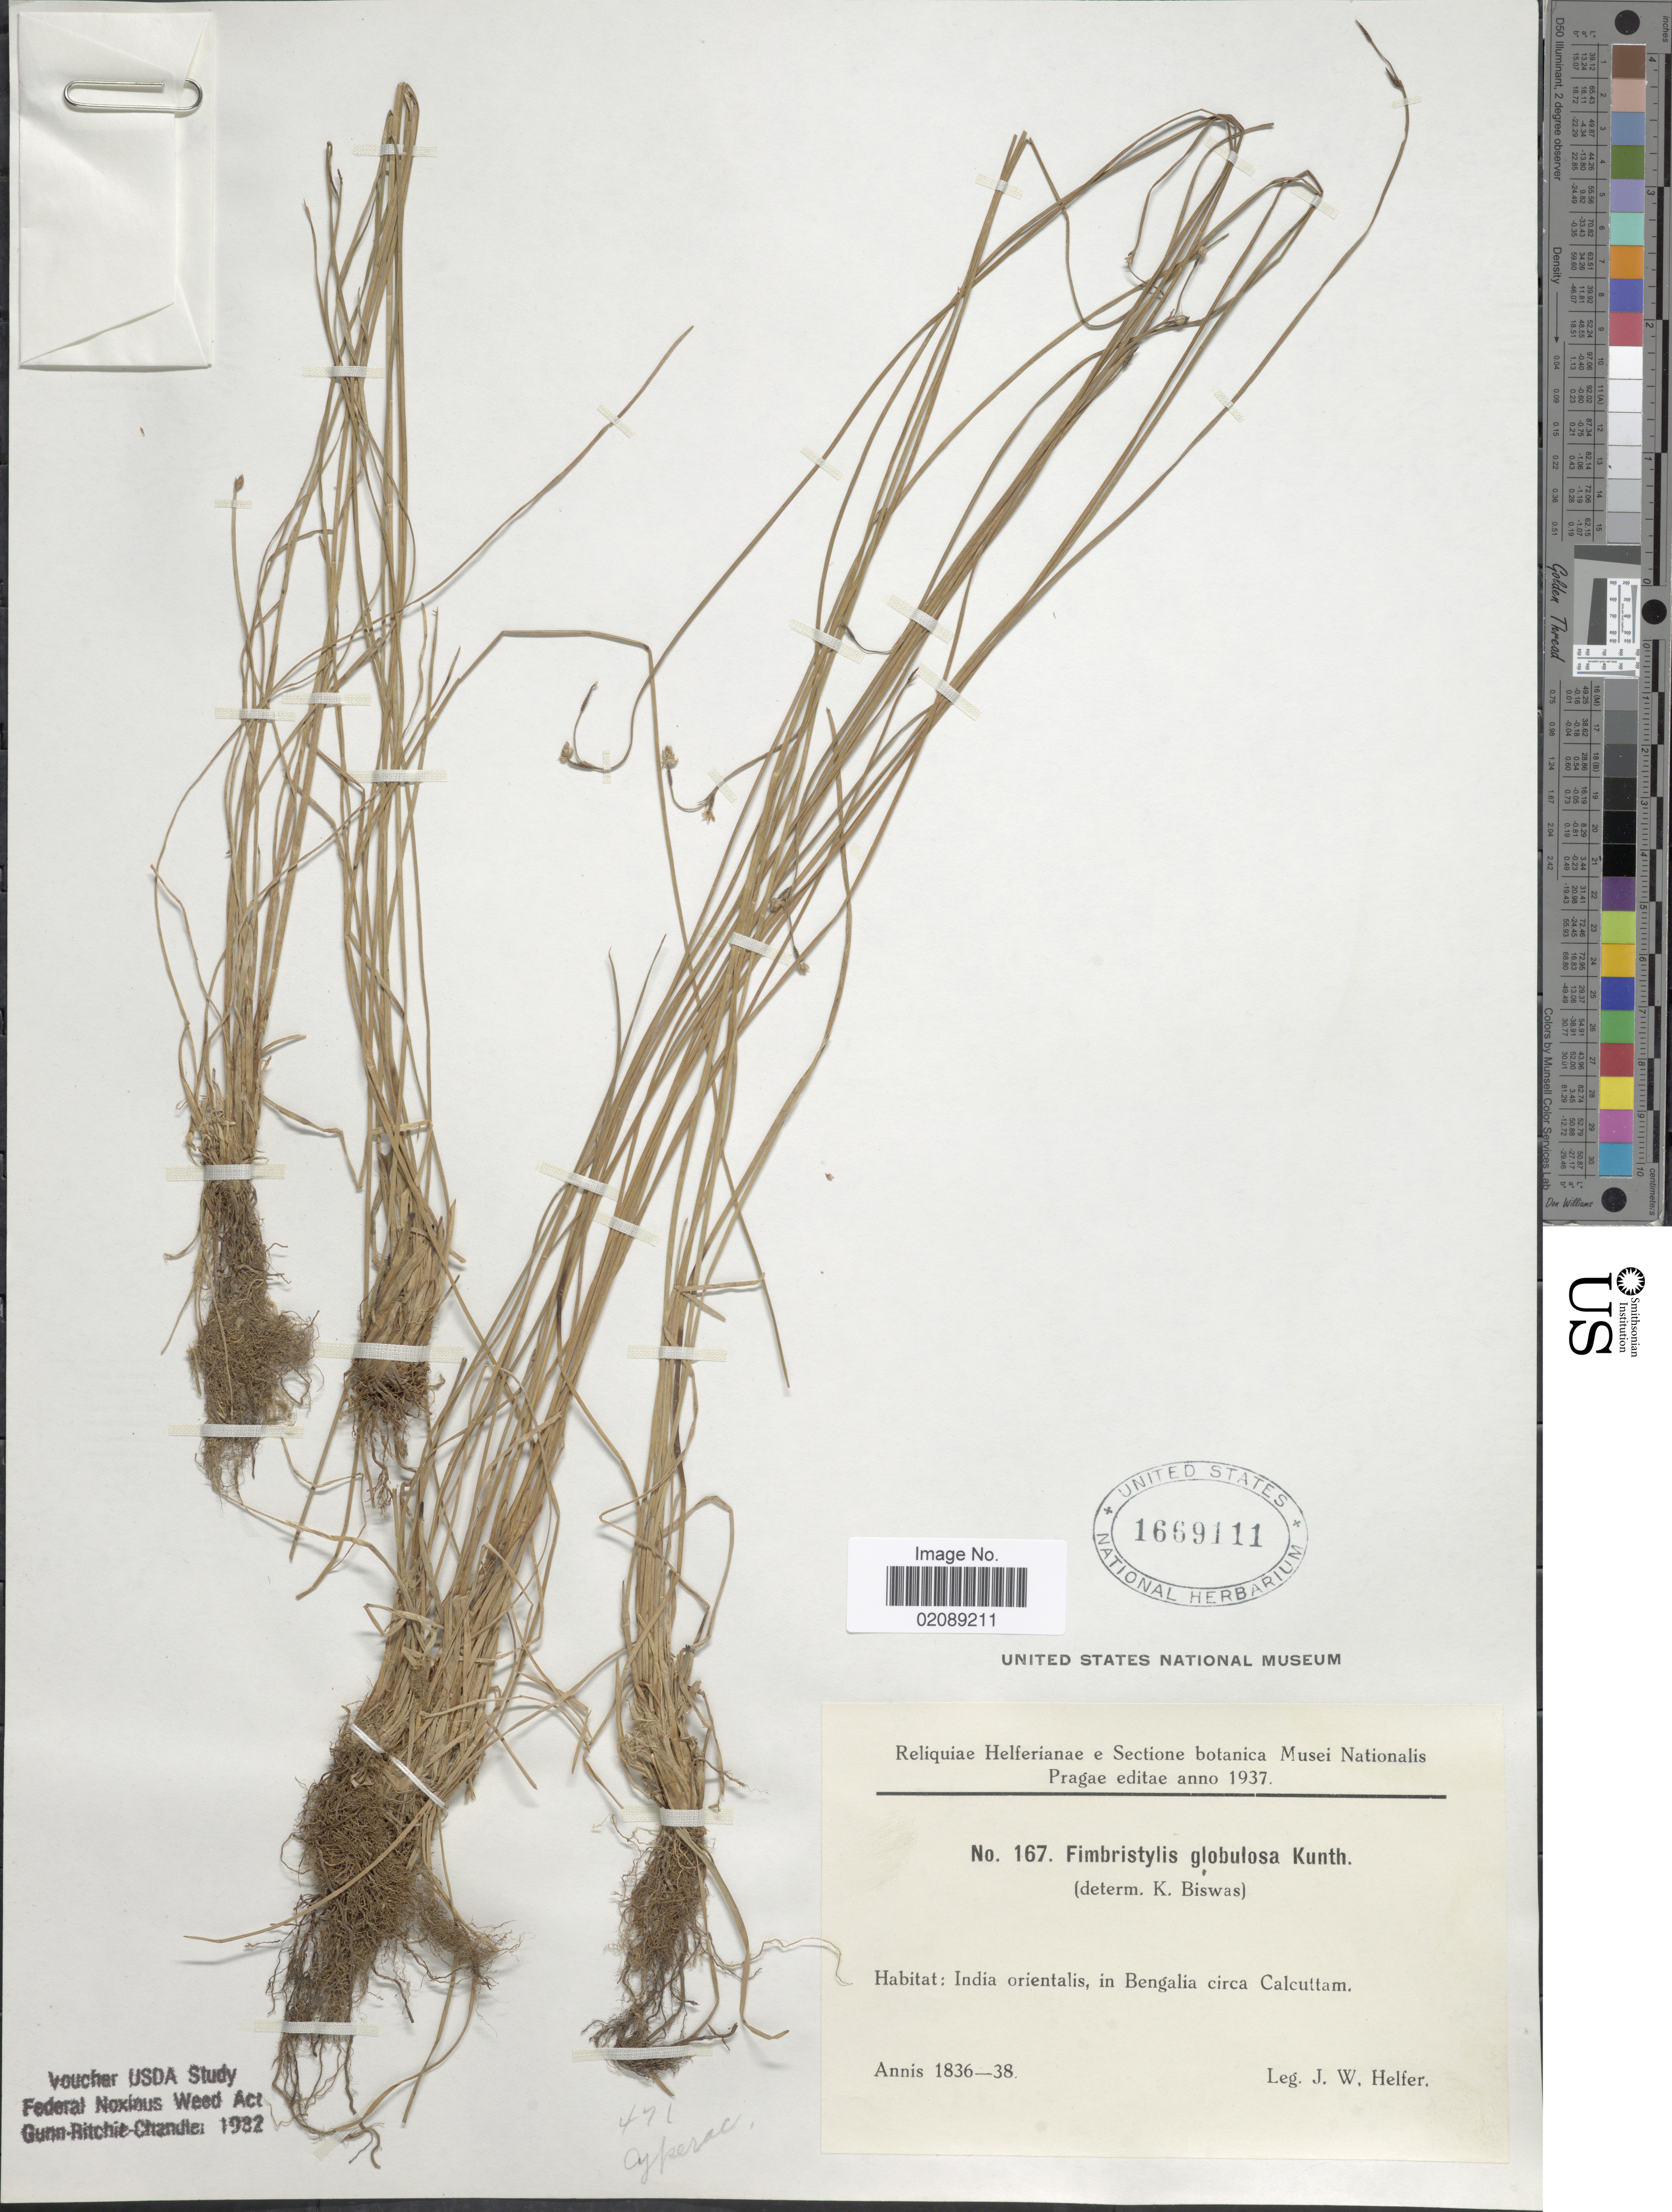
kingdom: Plantae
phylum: Tracheophyta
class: Liliopsida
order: Poales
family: Cyperaceae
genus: Fimbristylis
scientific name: Fimbristylis umbellaris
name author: (Lam.) Vahl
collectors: J. W. Helfer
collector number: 167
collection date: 1836/1838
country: India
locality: India orientalis, in Bengalia circa Calcuttam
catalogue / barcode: US 1669111